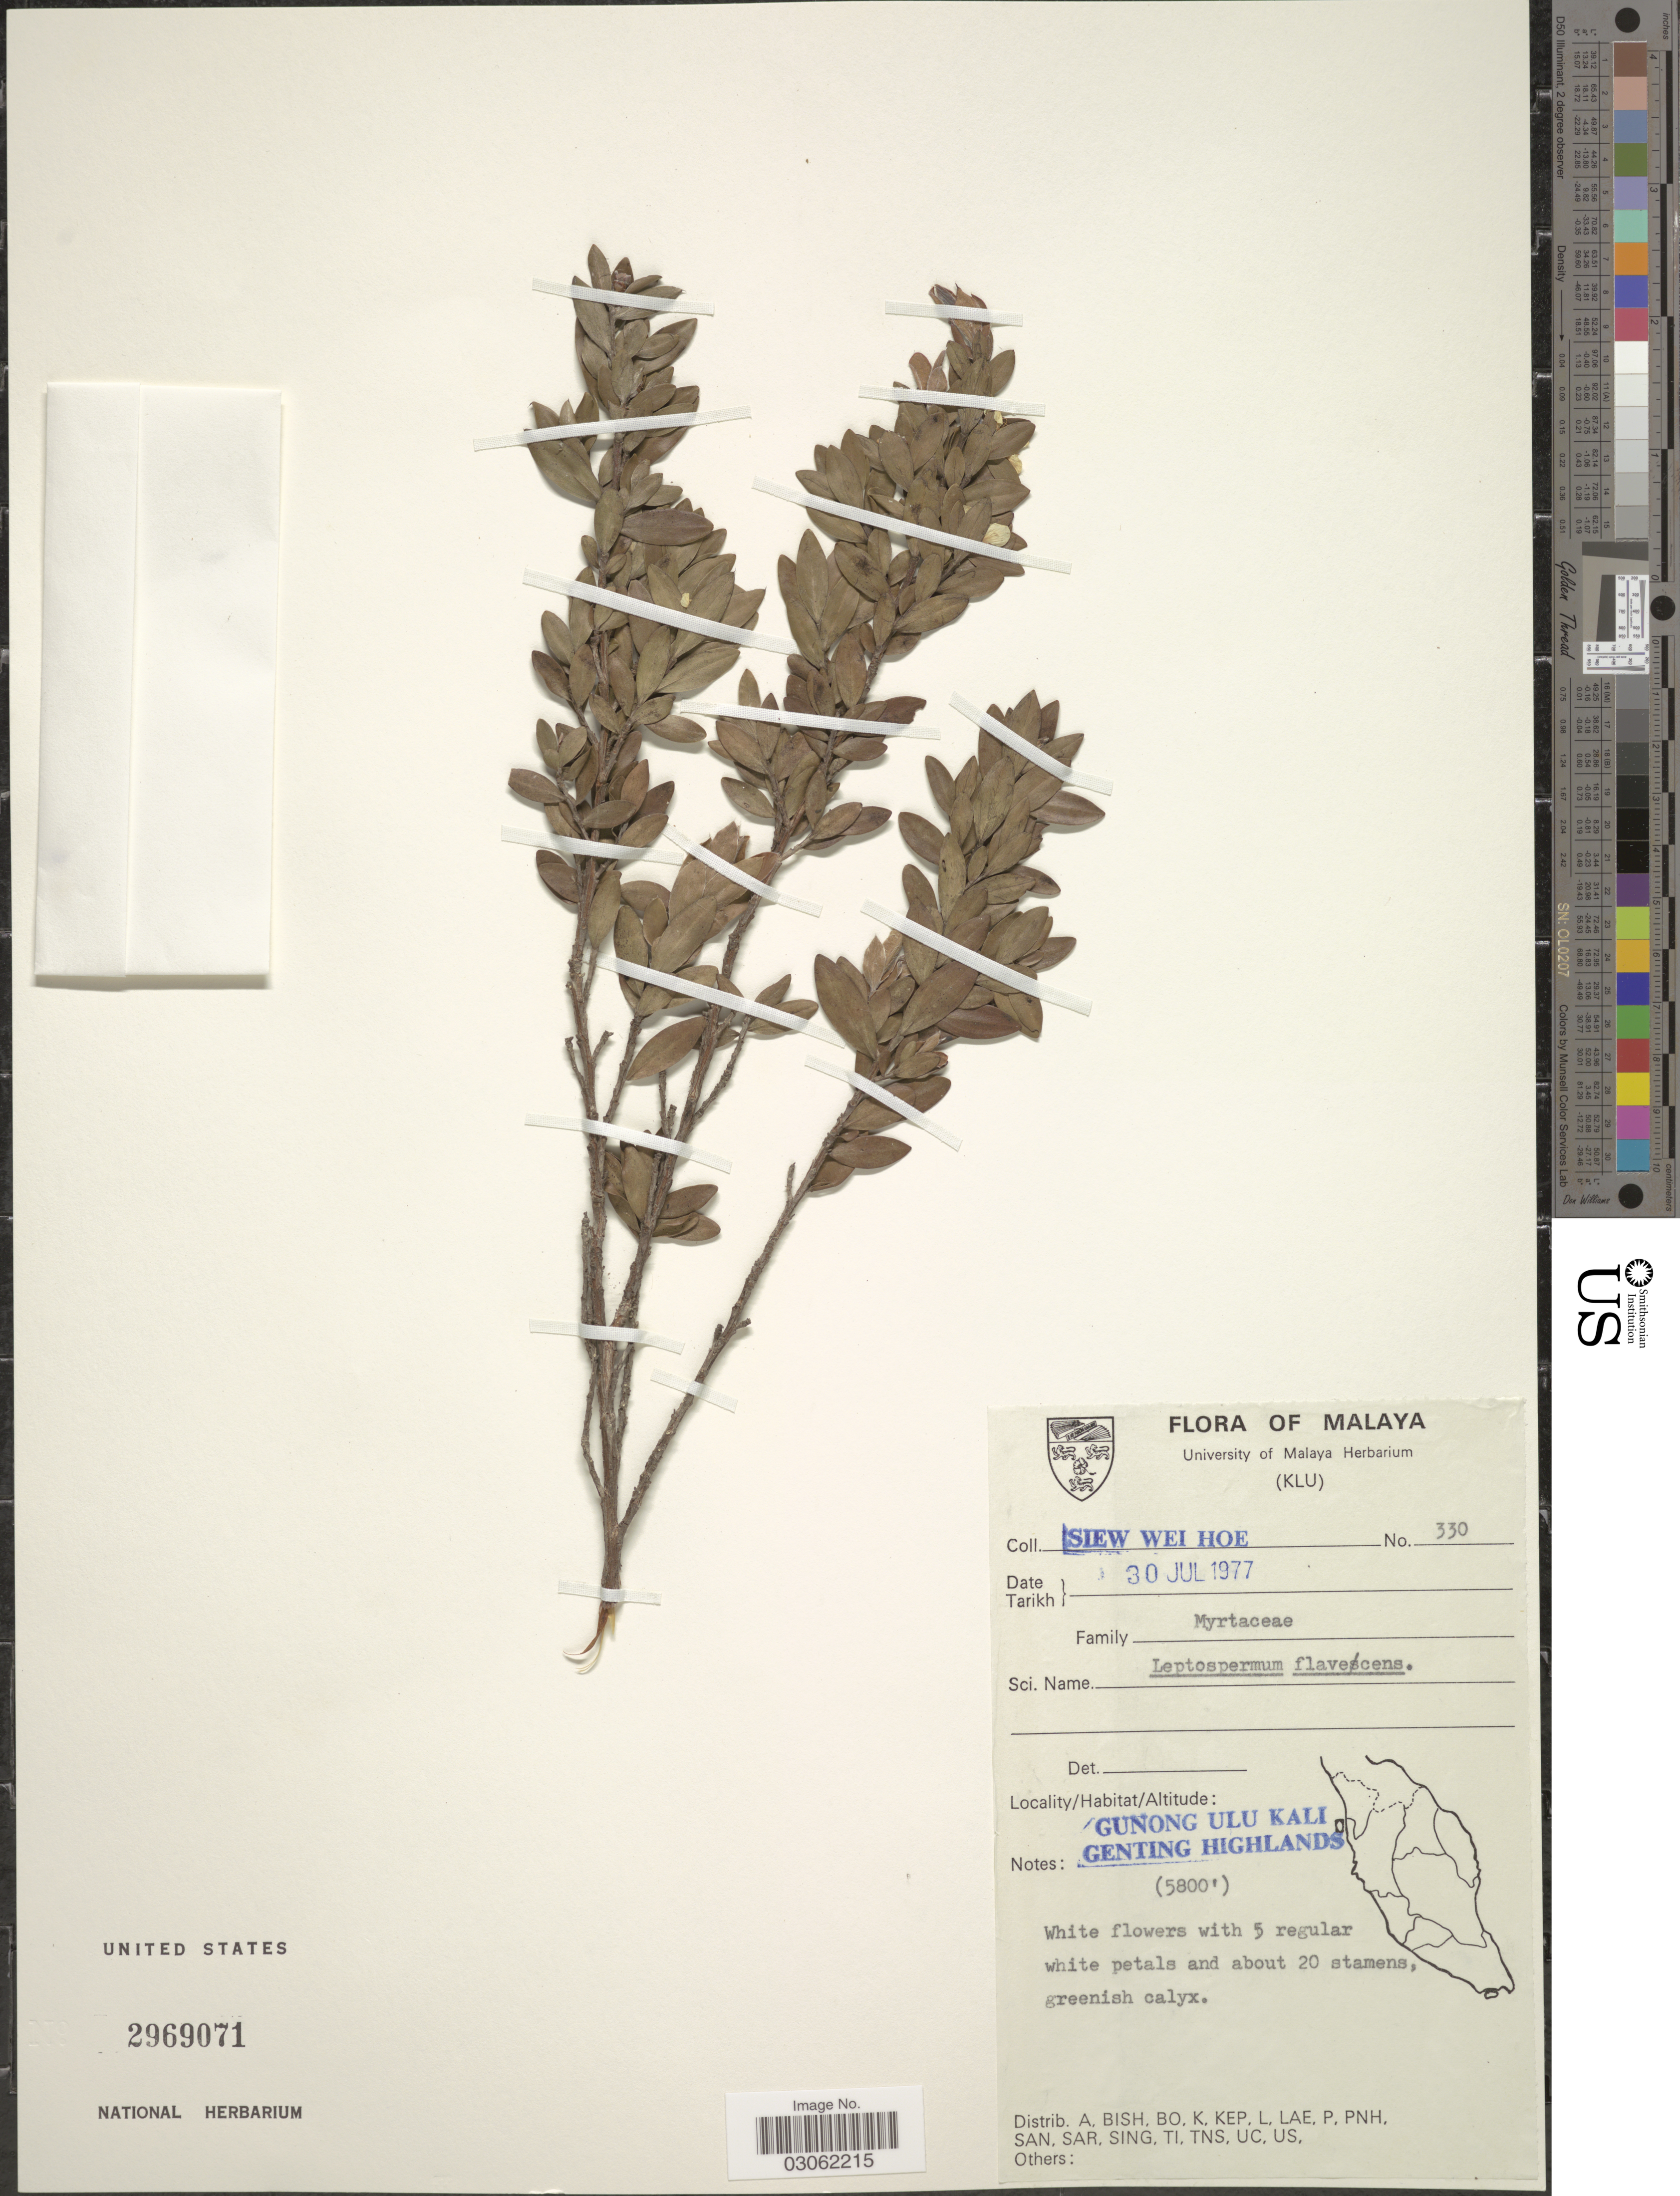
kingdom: Plantae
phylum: Tracheophyta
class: Magnoliopsida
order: Myrtales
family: Myrtaceae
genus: Leptospermum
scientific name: Leptospermum flavescens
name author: Sm.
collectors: W. H. Siew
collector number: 330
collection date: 1977-07-30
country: Malaysia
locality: Malaya. Gunong Ulu Kali. Genting Highlands.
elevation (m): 1768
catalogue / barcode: US 2969071